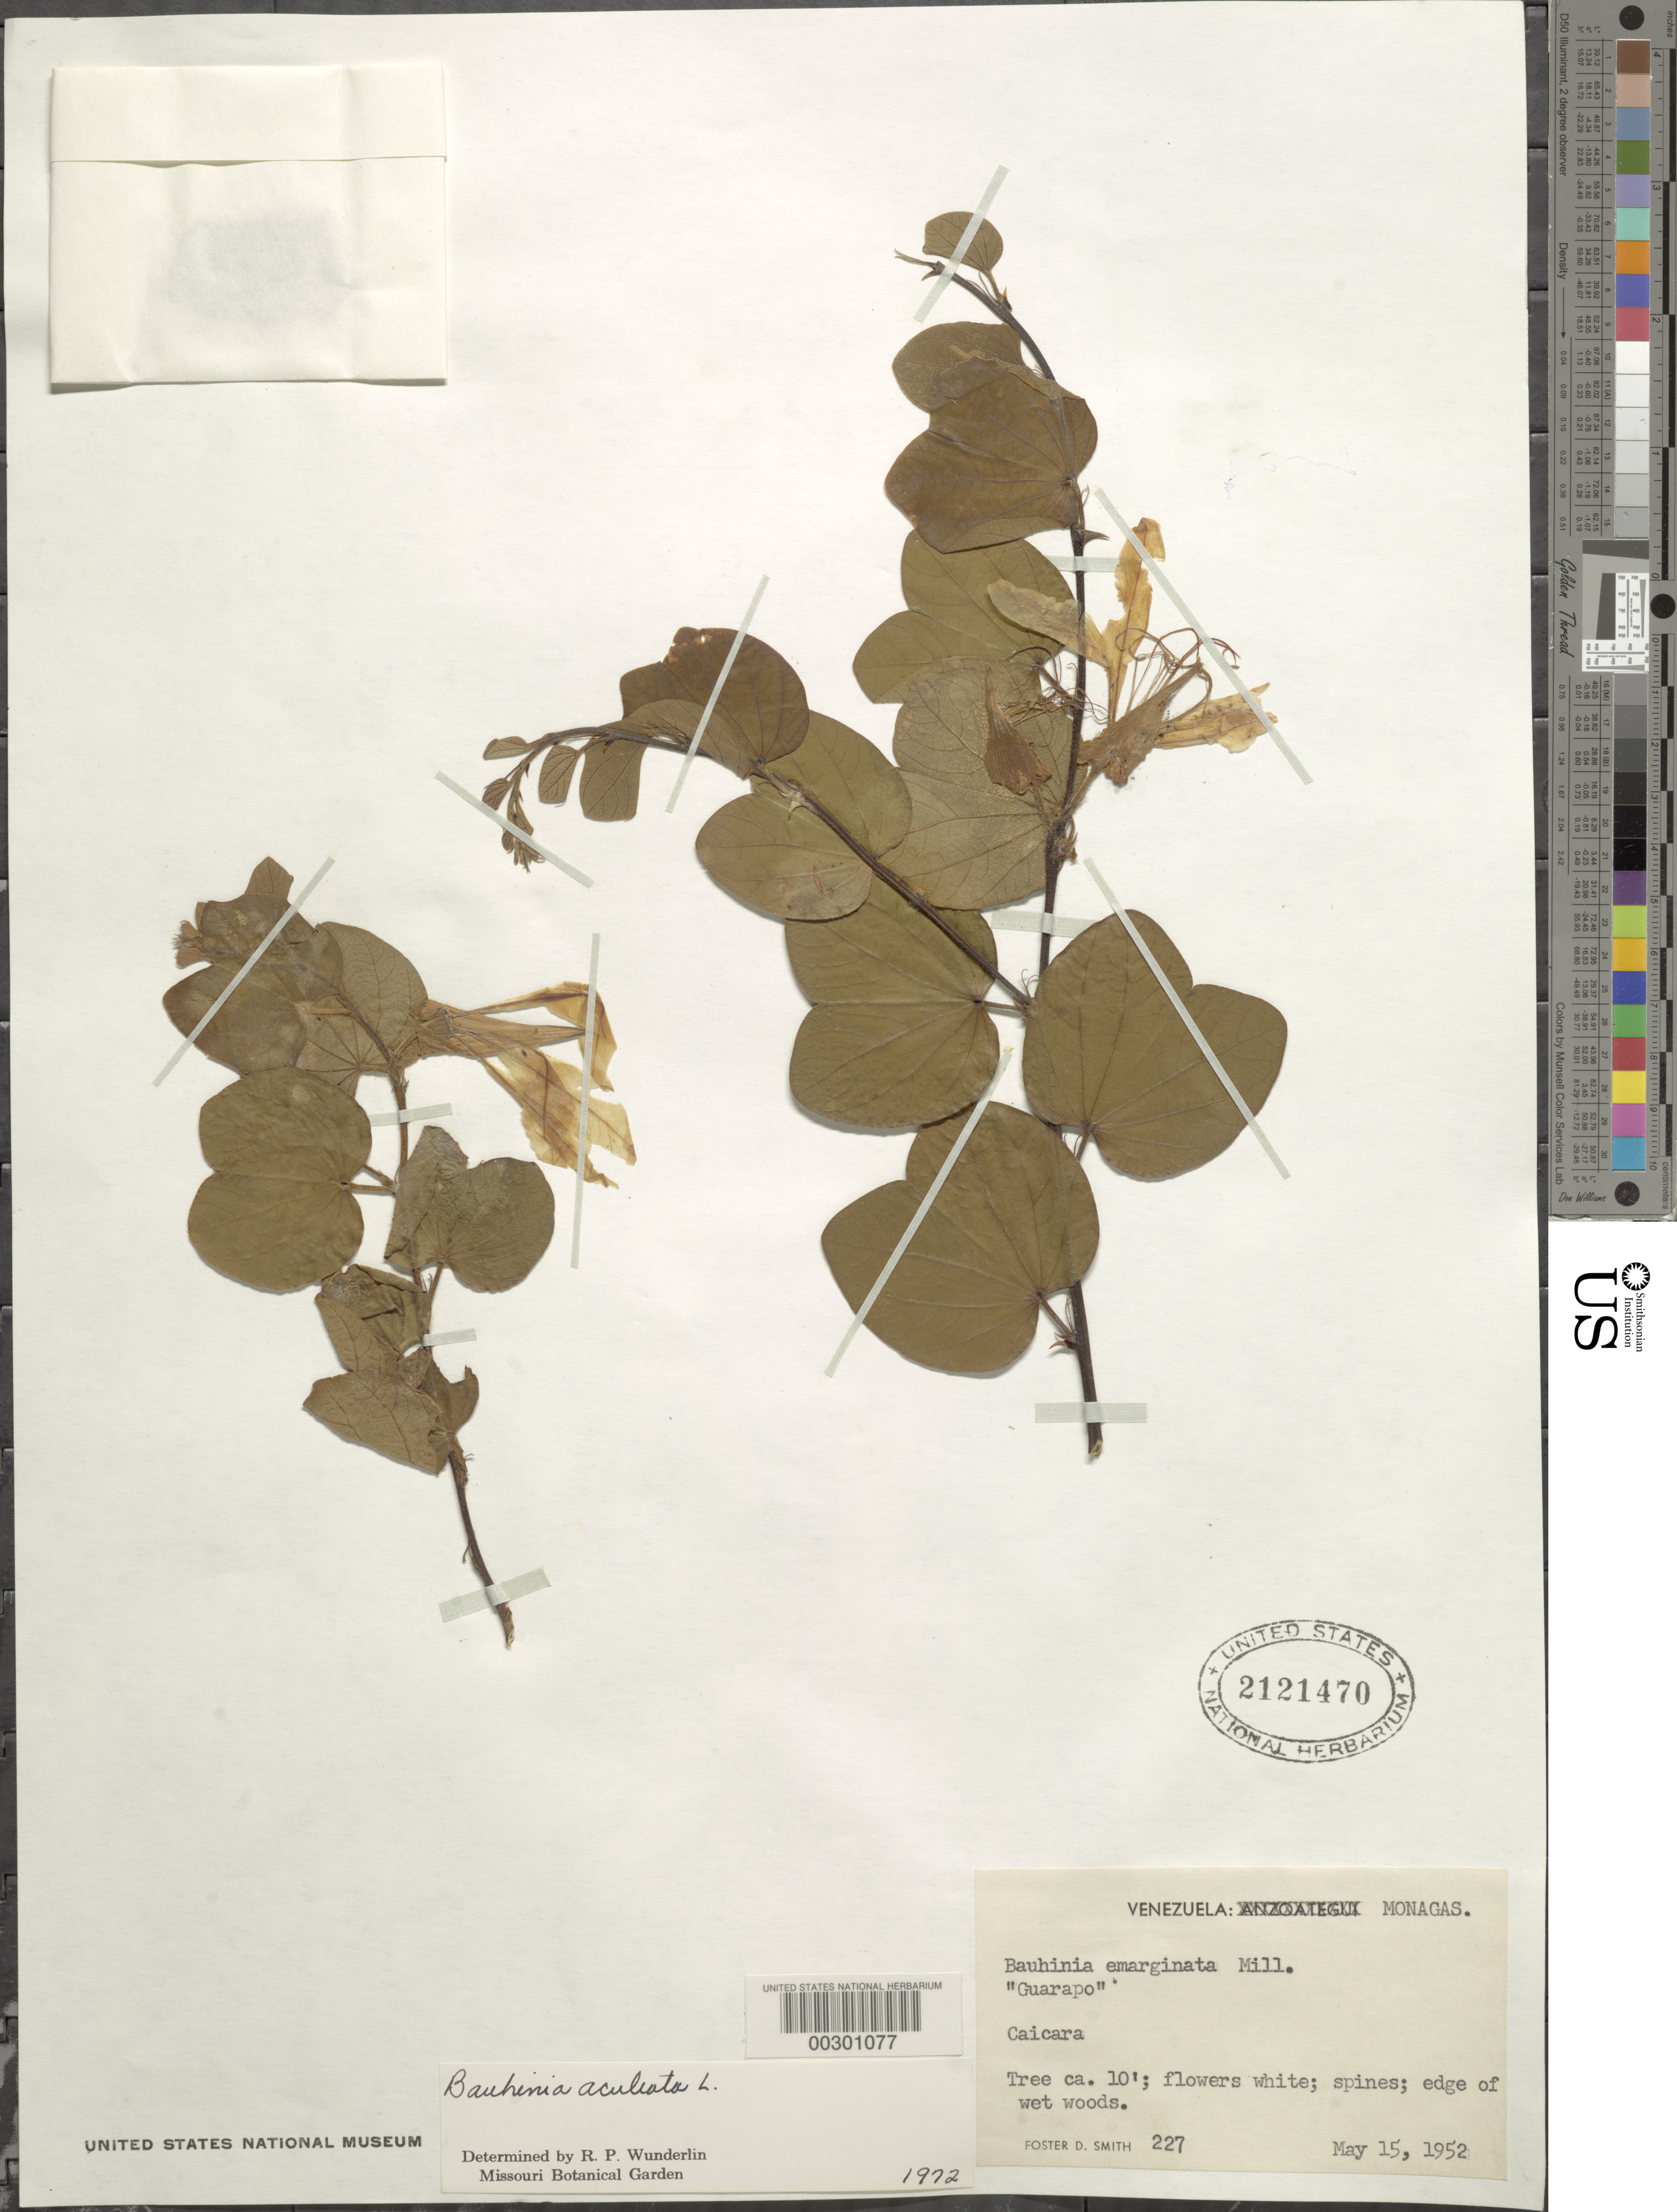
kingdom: Plantae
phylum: Tracheophyta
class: Magnoliopsida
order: Fabales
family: Fabaceae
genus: Bauhinia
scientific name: Bauhinia aculeata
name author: L.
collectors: F. Smith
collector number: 227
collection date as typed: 15 May 1952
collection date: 1952-05-15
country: Venezuela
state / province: Monagas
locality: Caicara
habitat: Edge of wet woods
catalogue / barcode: US 2121470